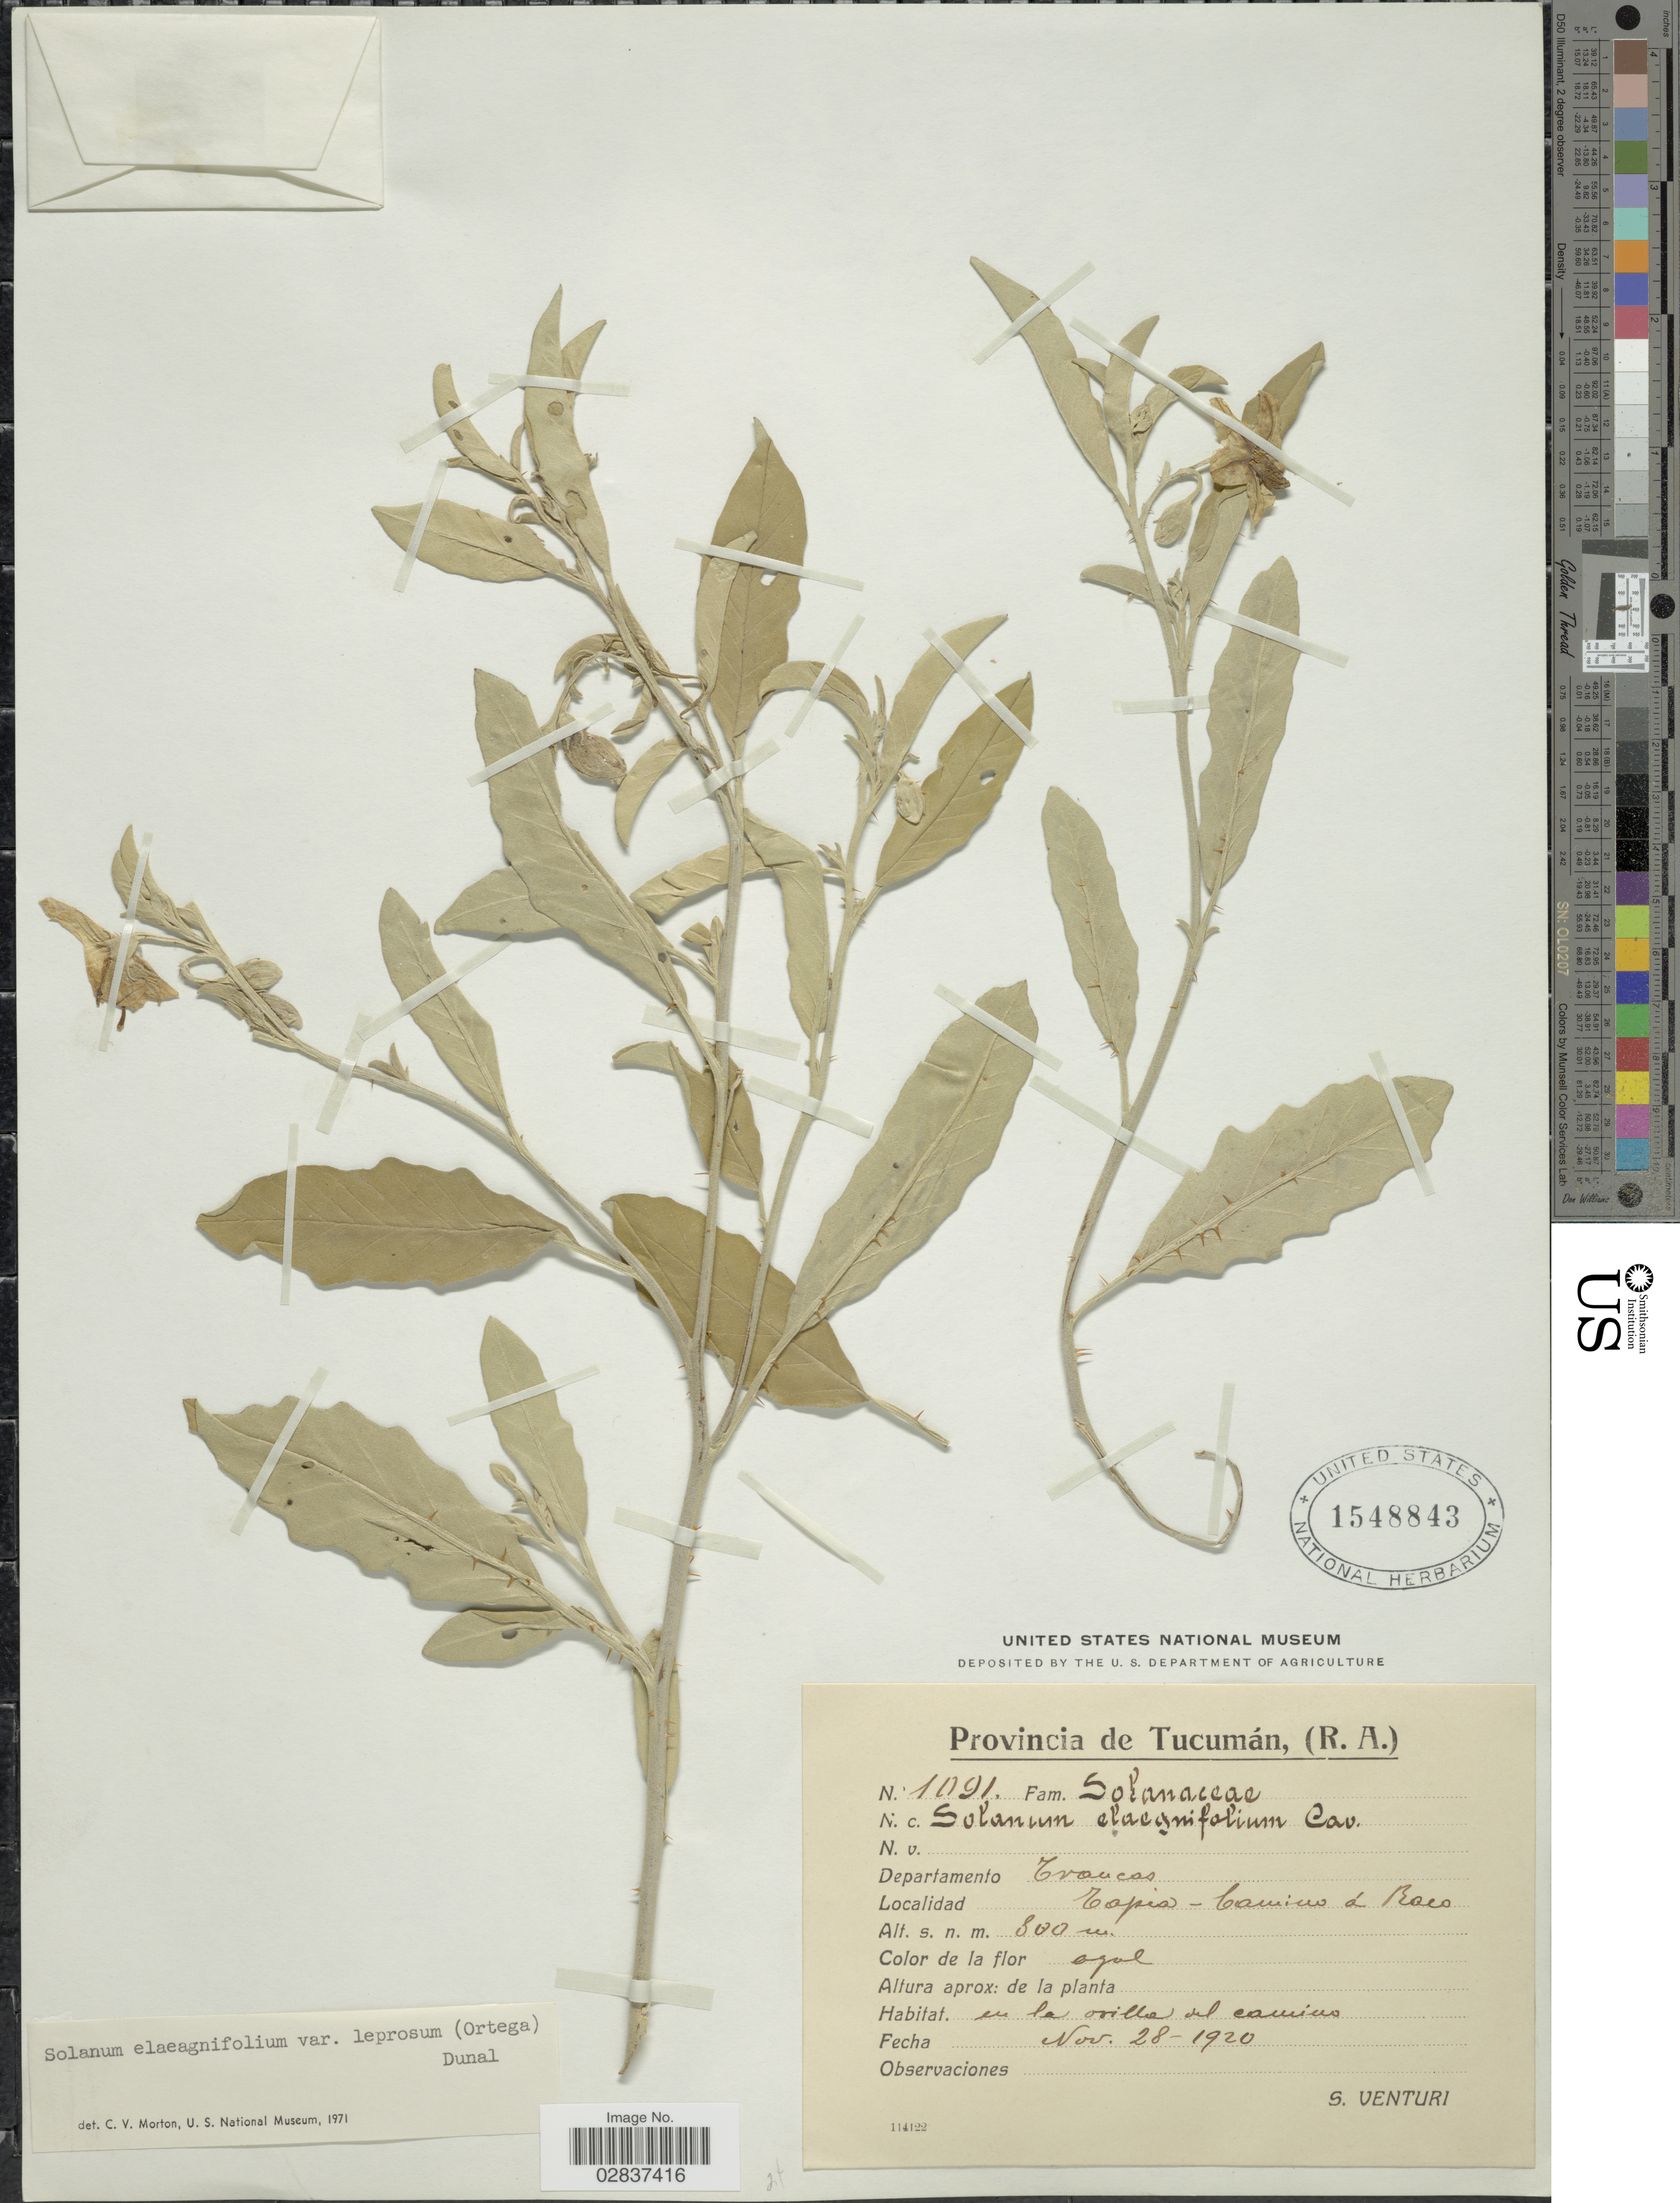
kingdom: Plantae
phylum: Tracheophyta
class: Magnoliopsida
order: Solanales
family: Solanaceae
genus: Solanum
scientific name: Solanum elaeagnifolium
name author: Cav.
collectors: S. Venturi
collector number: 1091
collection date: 1920-11-28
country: Argentina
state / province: Tucuman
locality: Departamento Trancas, Tapia - Camino á Baco.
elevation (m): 300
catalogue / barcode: US 1548843